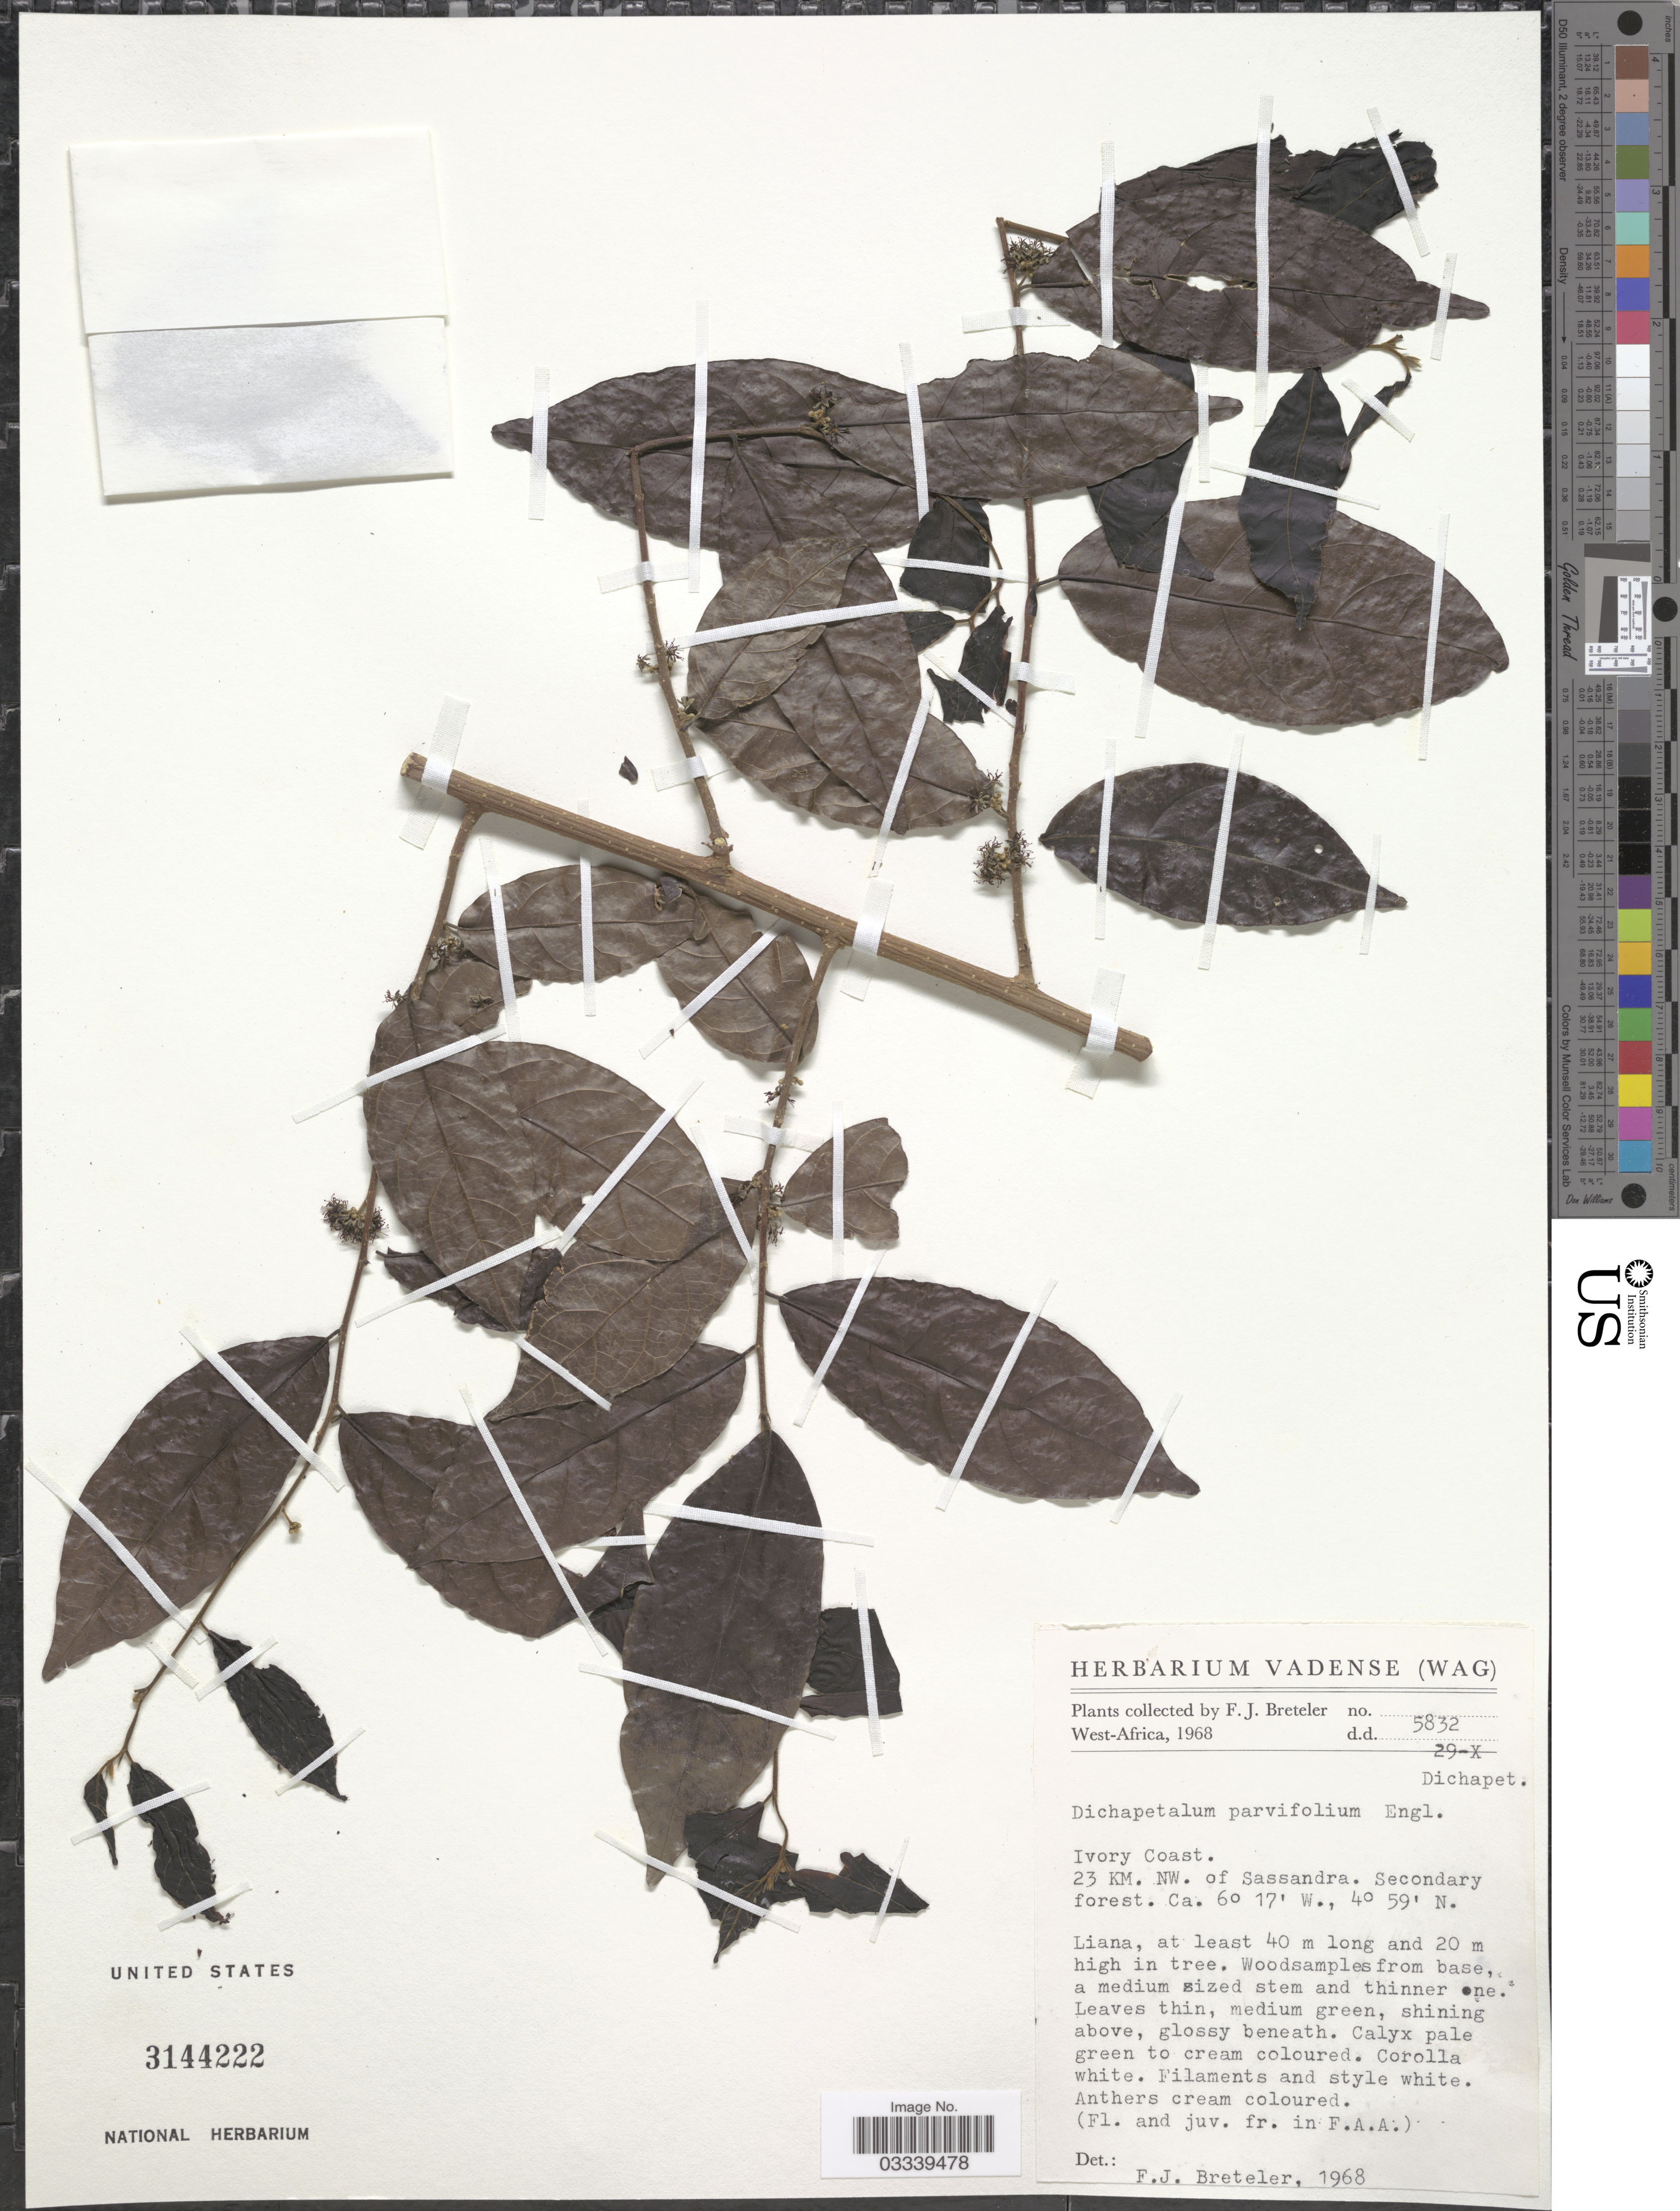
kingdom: Plantae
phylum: Tracheophyta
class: Magnoliopsida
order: Malpighiales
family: Dichapetalaceae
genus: Dichapetalum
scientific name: Dichapetalum parvifolium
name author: Engl.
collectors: F. J. Breteler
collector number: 5832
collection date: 1968-10-29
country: Ivory Coast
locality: West-Africa. 23 KM. NW. of Sassandra.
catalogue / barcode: US 3144222